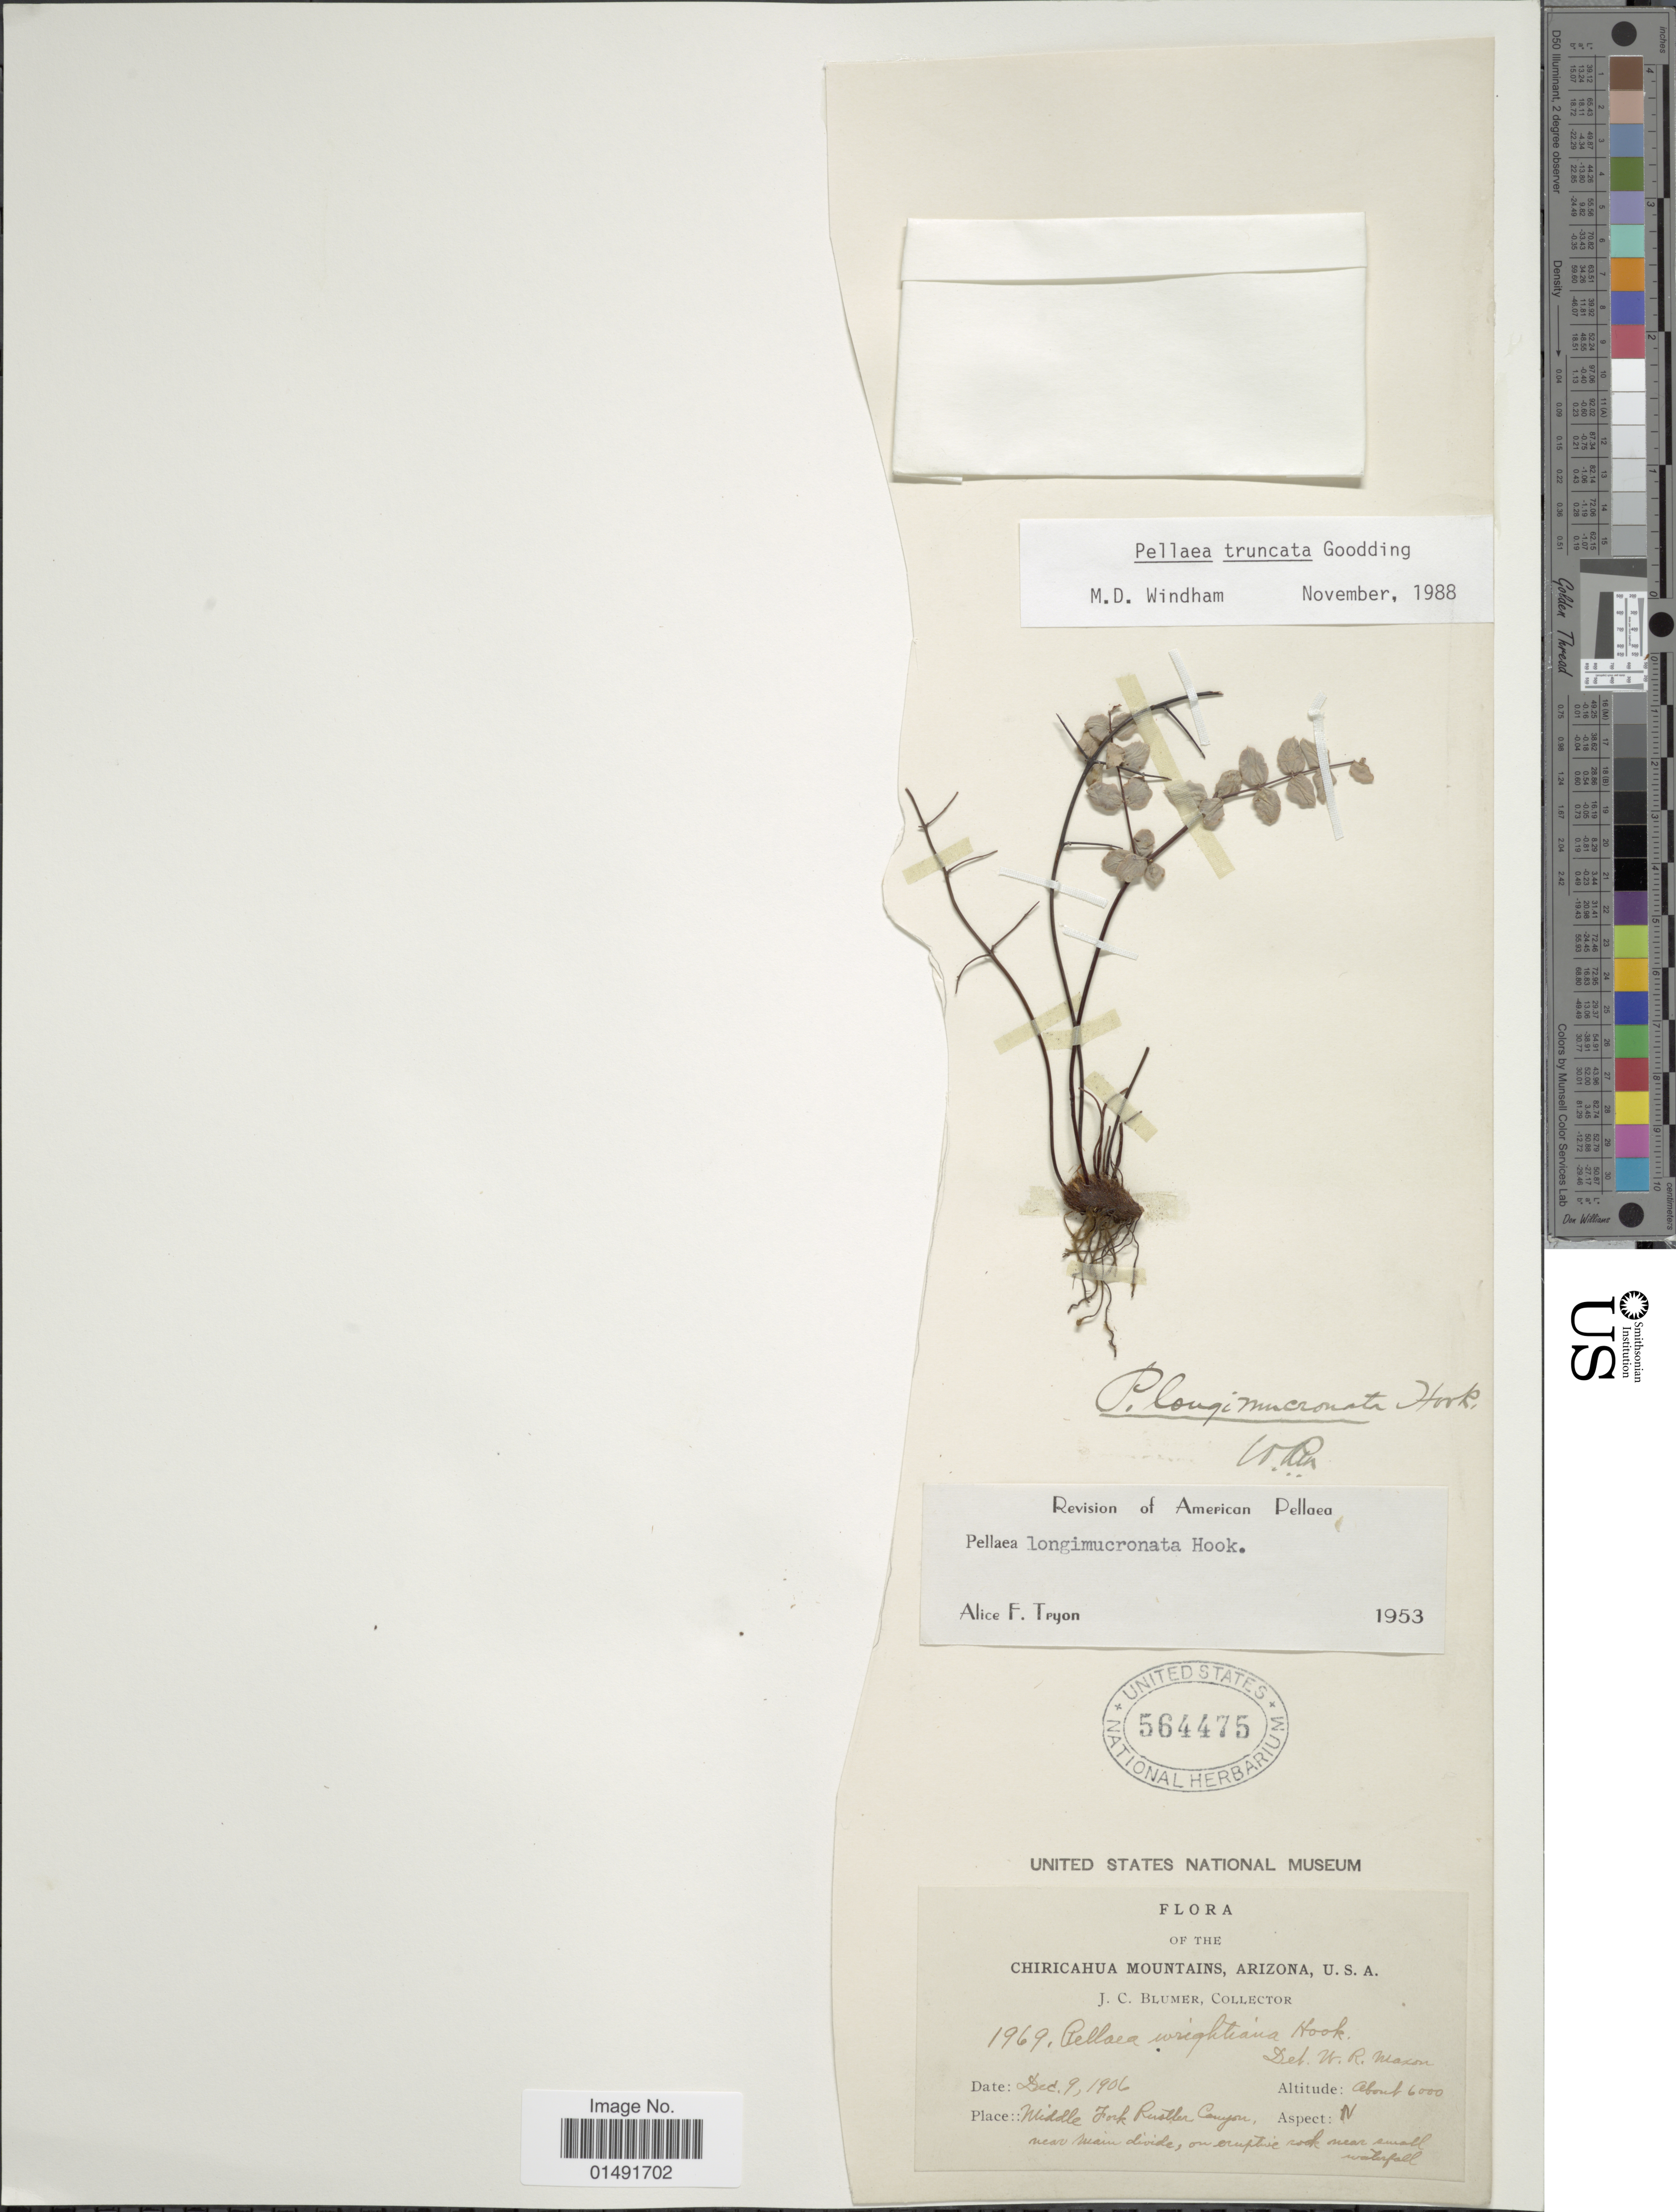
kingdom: Plantae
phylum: Tracheophyta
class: Polypodiopsida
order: Polypodiales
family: Pteridaceae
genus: Pellaea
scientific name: Pellaea truncata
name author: Goodd.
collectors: J. C. Blumer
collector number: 1969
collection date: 1906-12-09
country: United States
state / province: Arizona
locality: Chiricahua Mountains, Middle Fork Rustler Canyon near Main divide, on serpentine rock near small waterfall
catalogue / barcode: US 564475